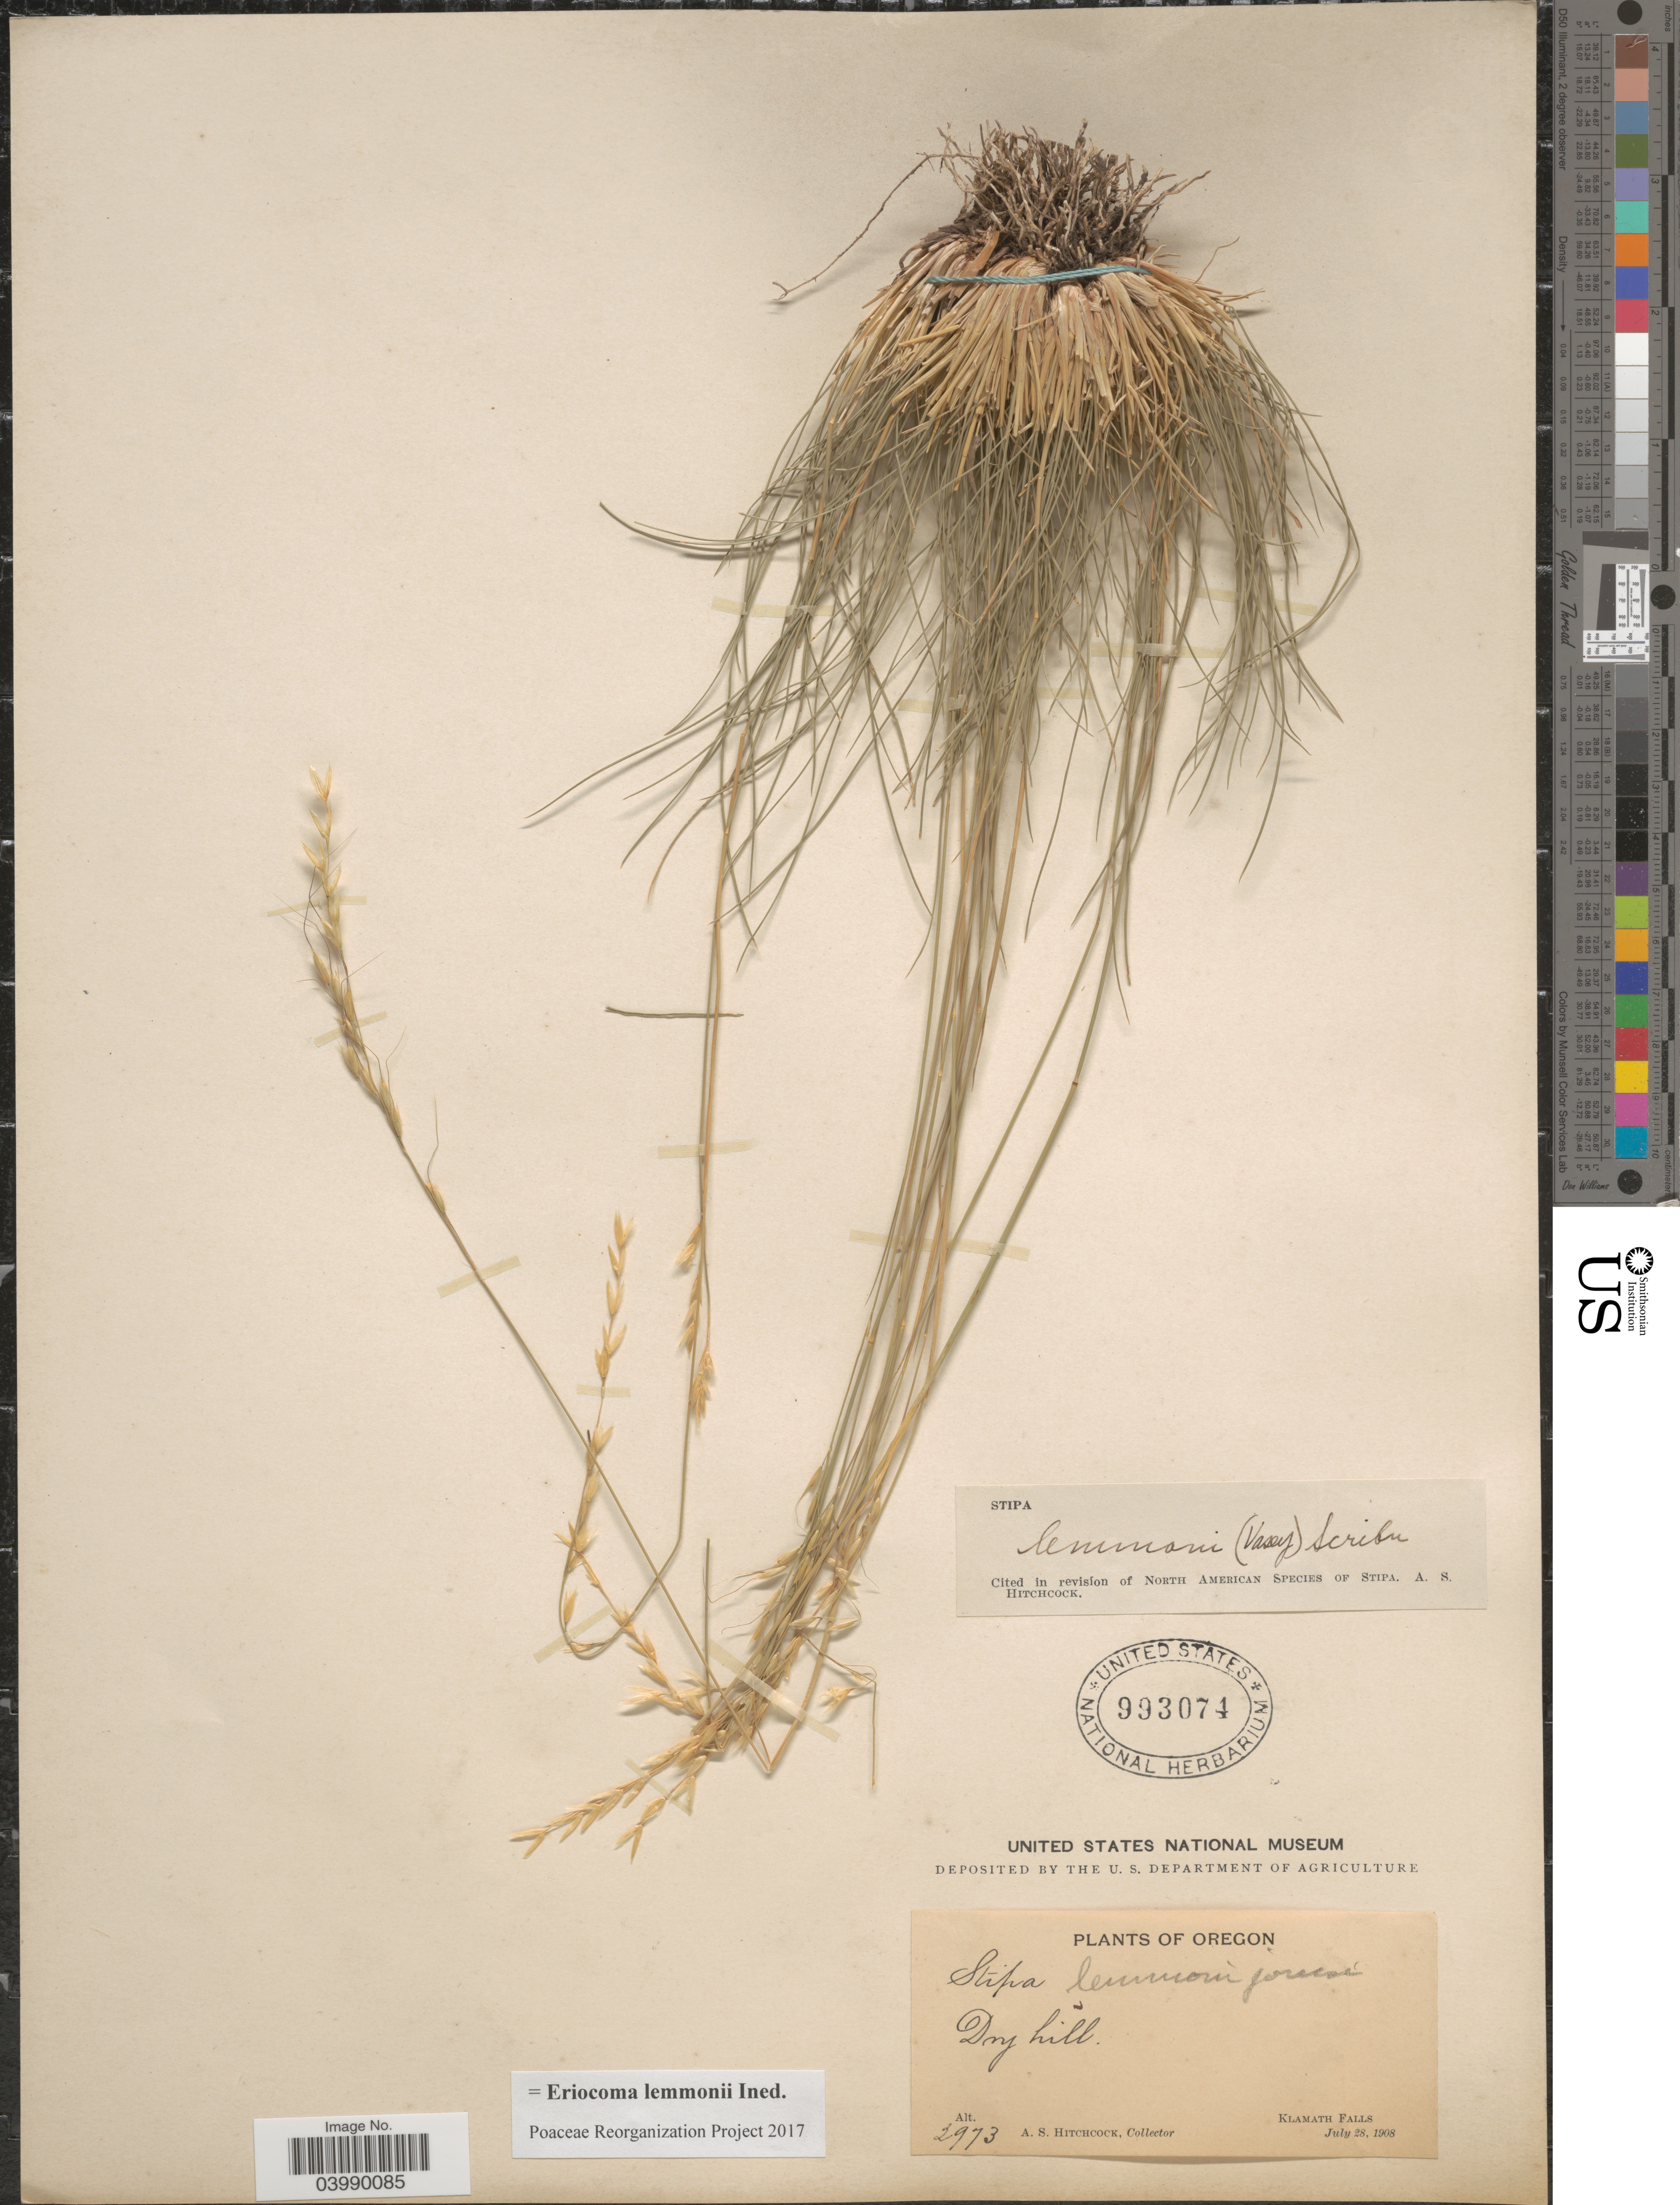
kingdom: Plantae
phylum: Tracheophyta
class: Liliopsida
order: Poales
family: Poaceae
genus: Eriocoma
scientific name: Eriocoma lemmonii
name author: (Vasey) Romasch.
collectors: A. S. Hitchcock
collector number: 2973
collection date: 1908-07-28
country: United States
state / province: Oregon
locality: Klamath Falls.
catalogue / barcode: US 993074